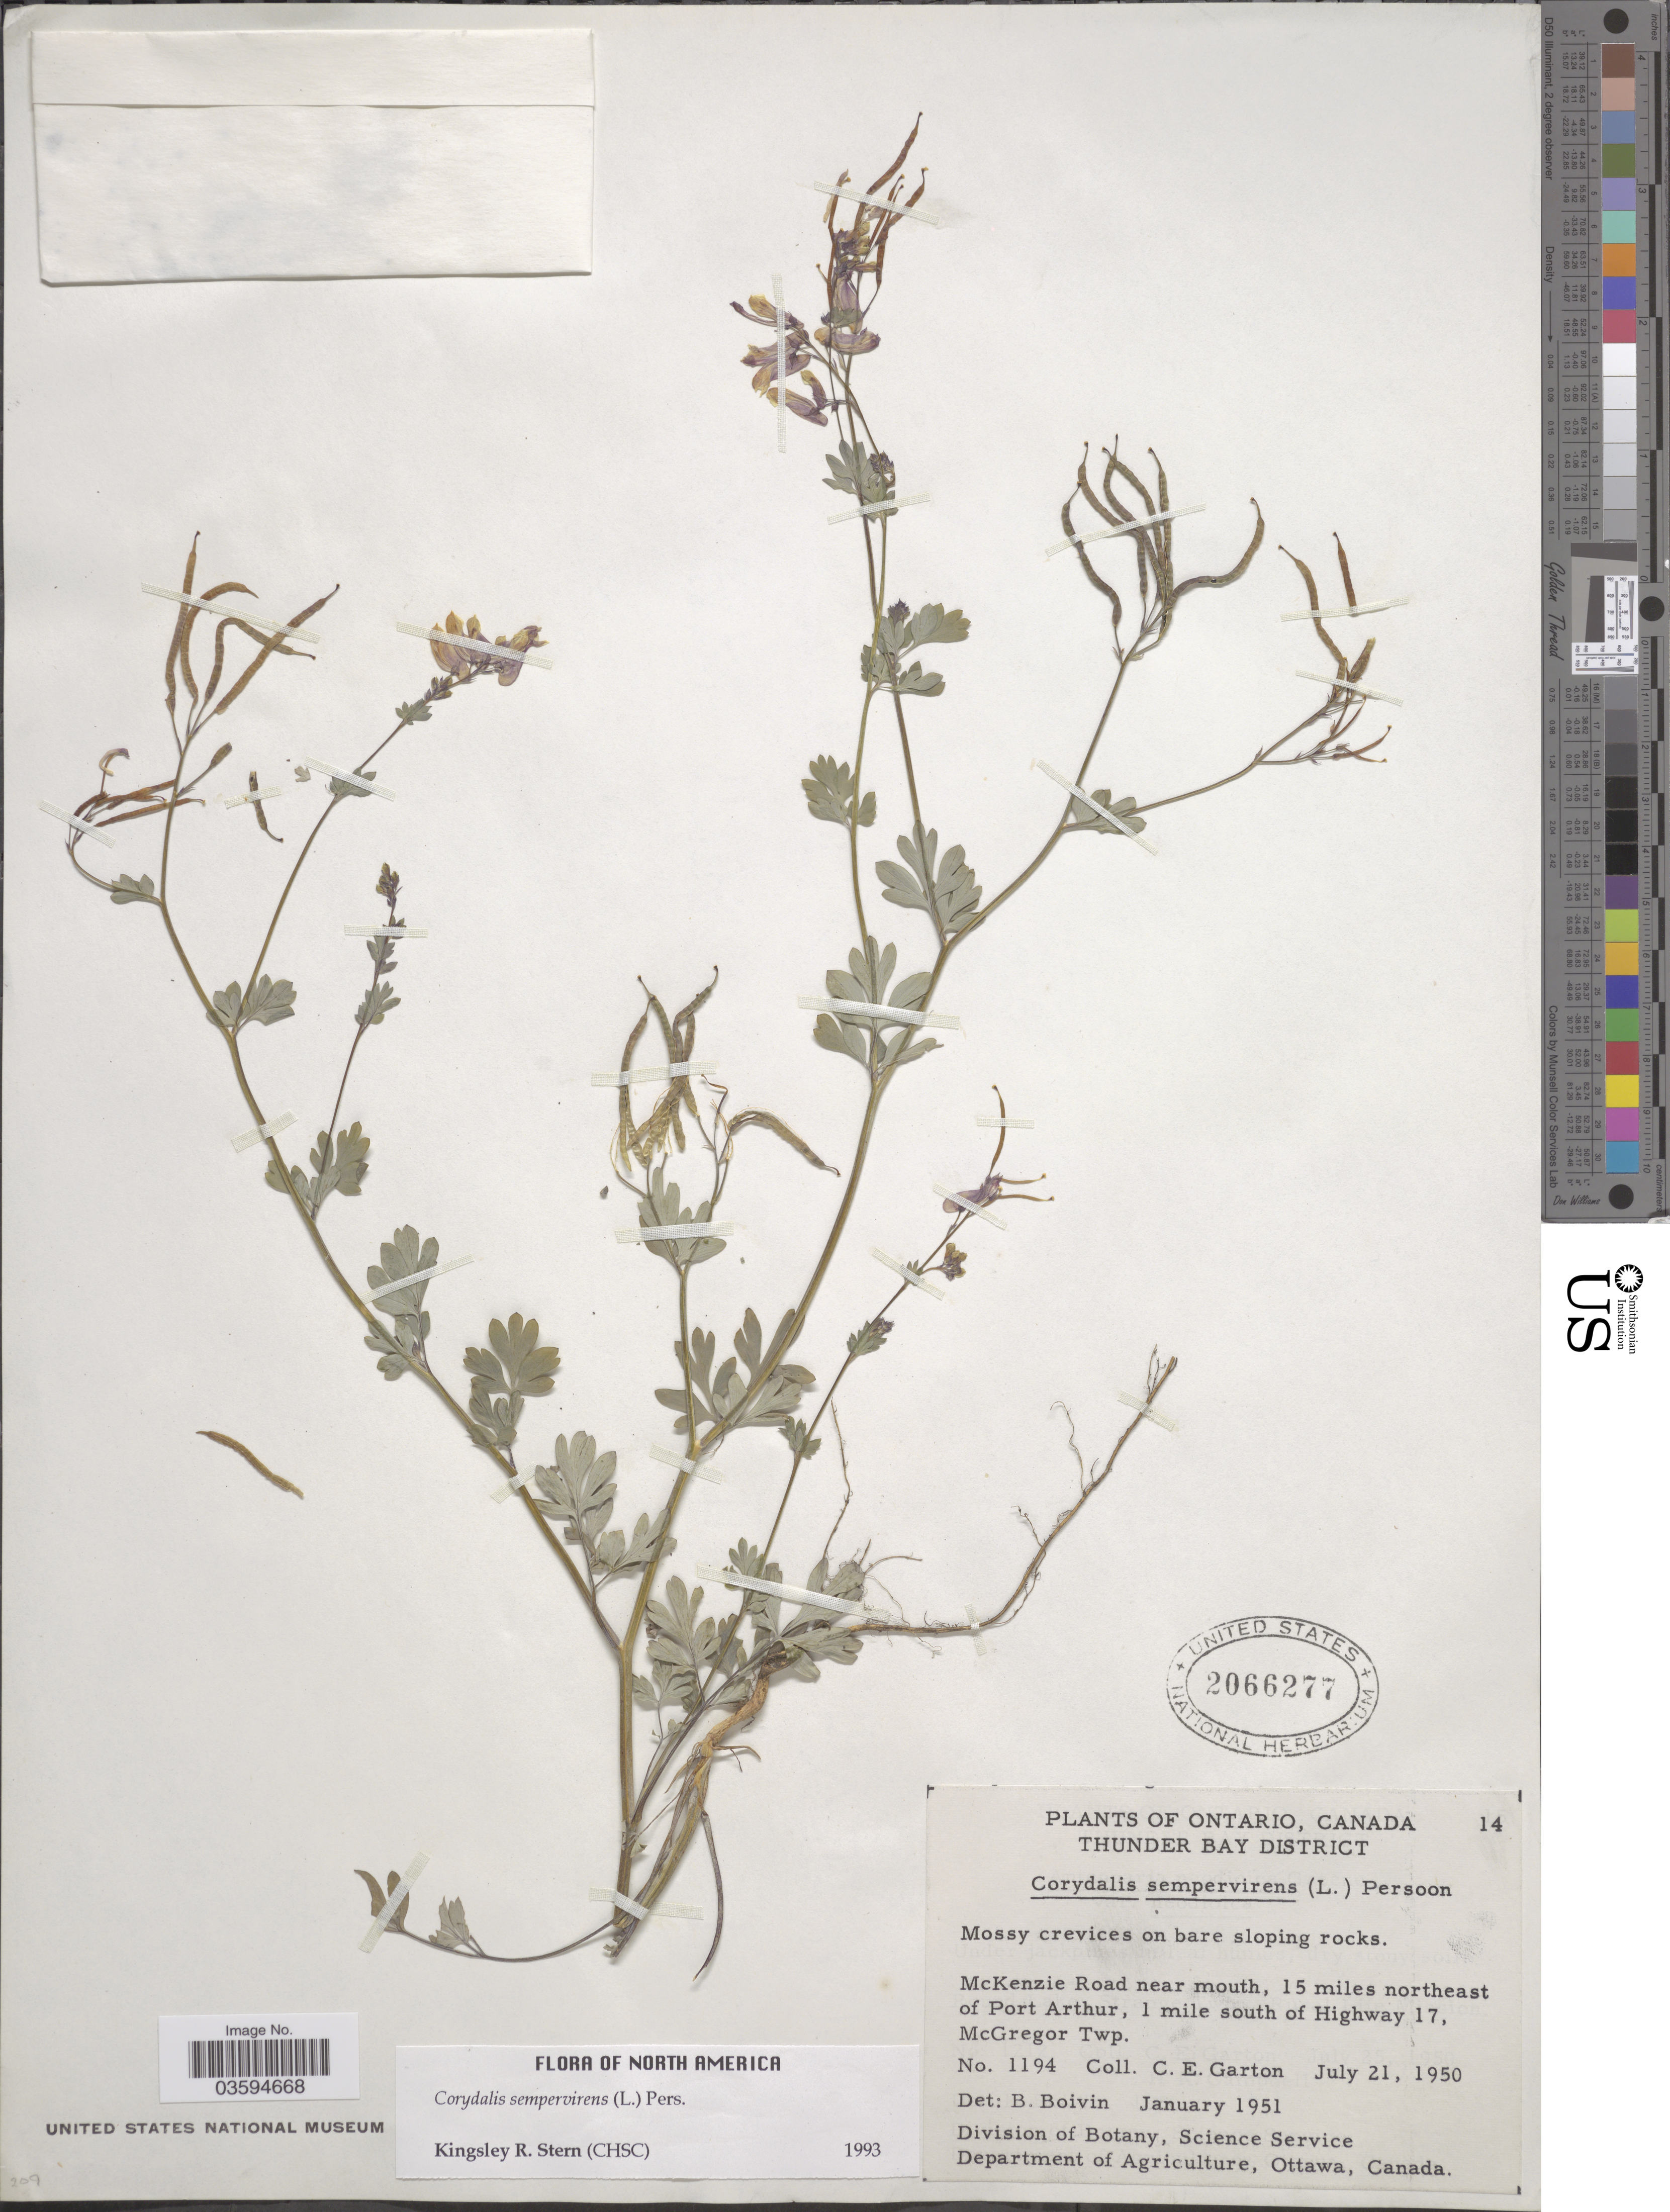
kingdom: Plantae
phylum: Tracheophyta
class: Magnoliopsida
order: Ranunculales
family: Papaveraceae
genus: Capnoides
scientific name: Capnoides sempervirens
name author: (L.) Borkh.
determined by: Strong, M. T., (US), Smithsonian Institution - National Museum of Natural History (UNITED STATES)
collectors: C. E. Garton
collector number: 1194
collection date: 1950-07-21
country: Canada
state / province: Ontario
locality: Thunder Bay District. McKenzie Road near mouth, 15 miles northeast of Port Arthur, 1 mile south of Highway 17, McGregor Twp.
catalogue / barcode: US 2066277